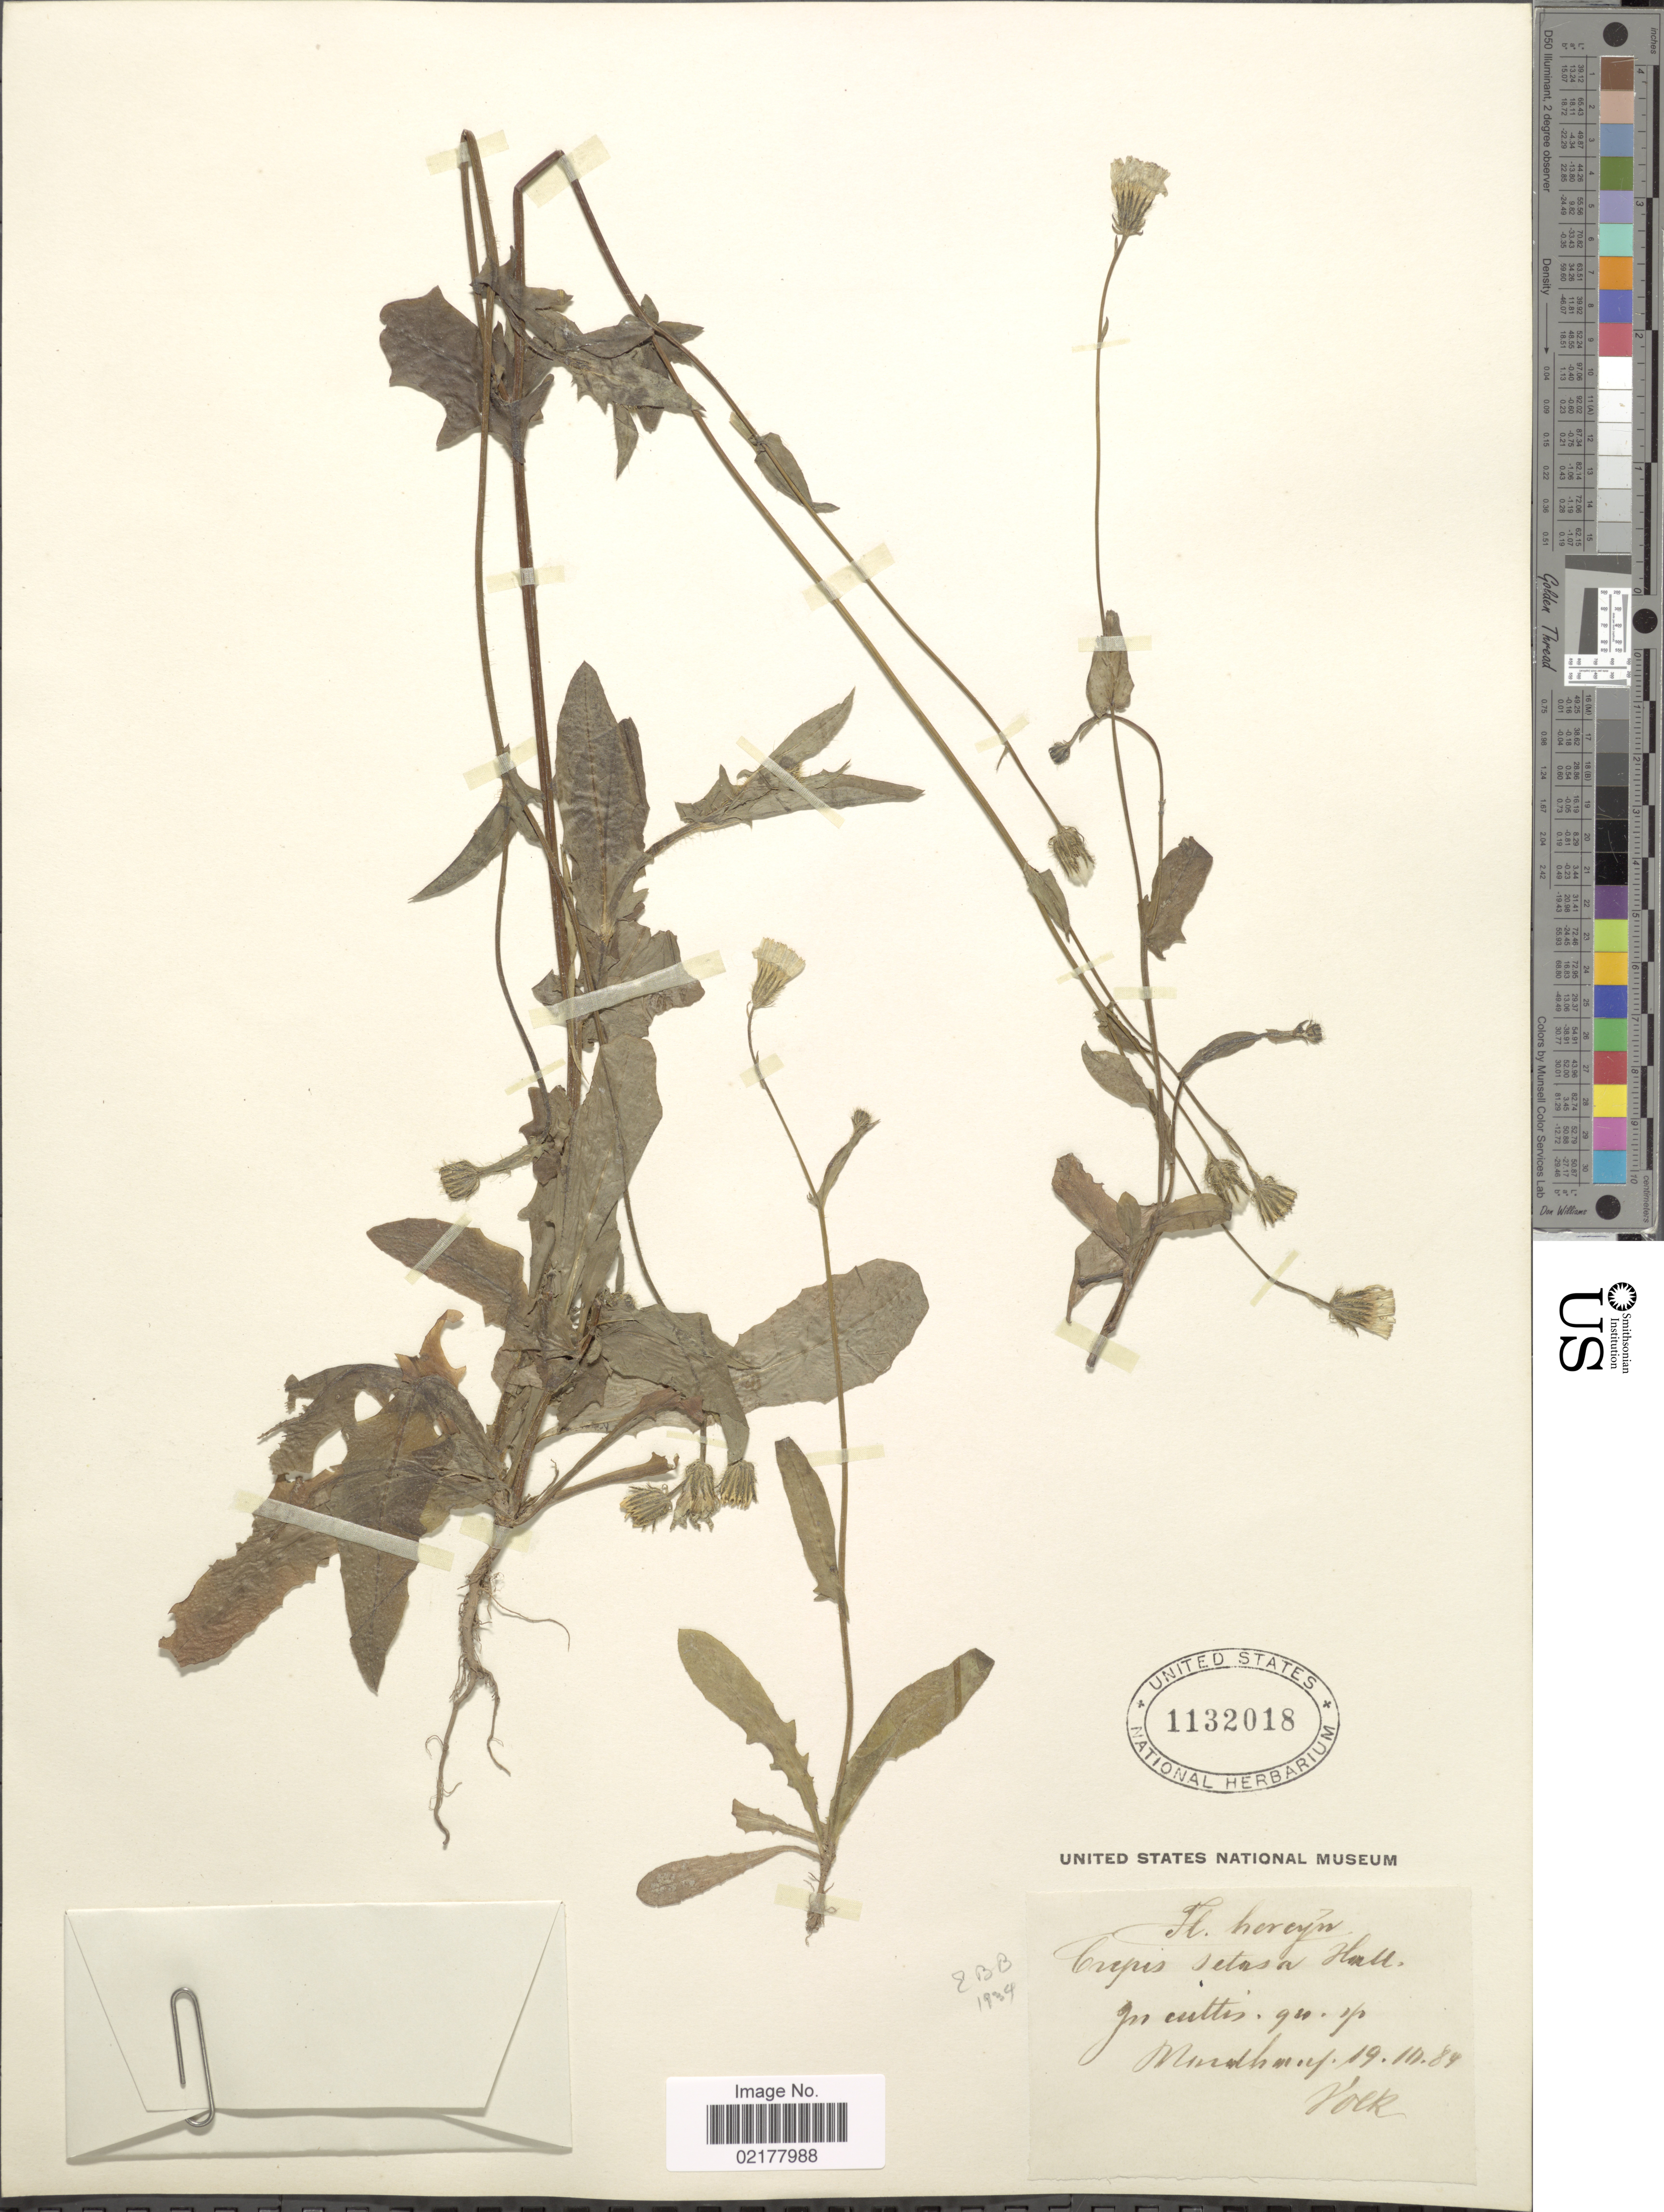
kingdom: Plantae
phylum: Tracheophyta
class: Magnoliopsida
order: Asterales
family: Asteraceae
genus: Crepis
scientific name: Crepis setosa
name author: Haller f.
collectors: Vock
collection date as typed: Transcribed d/m/y: 19/10/89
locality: Herceyn. Nirdhauf [interpreted]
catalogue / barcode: US 1132018